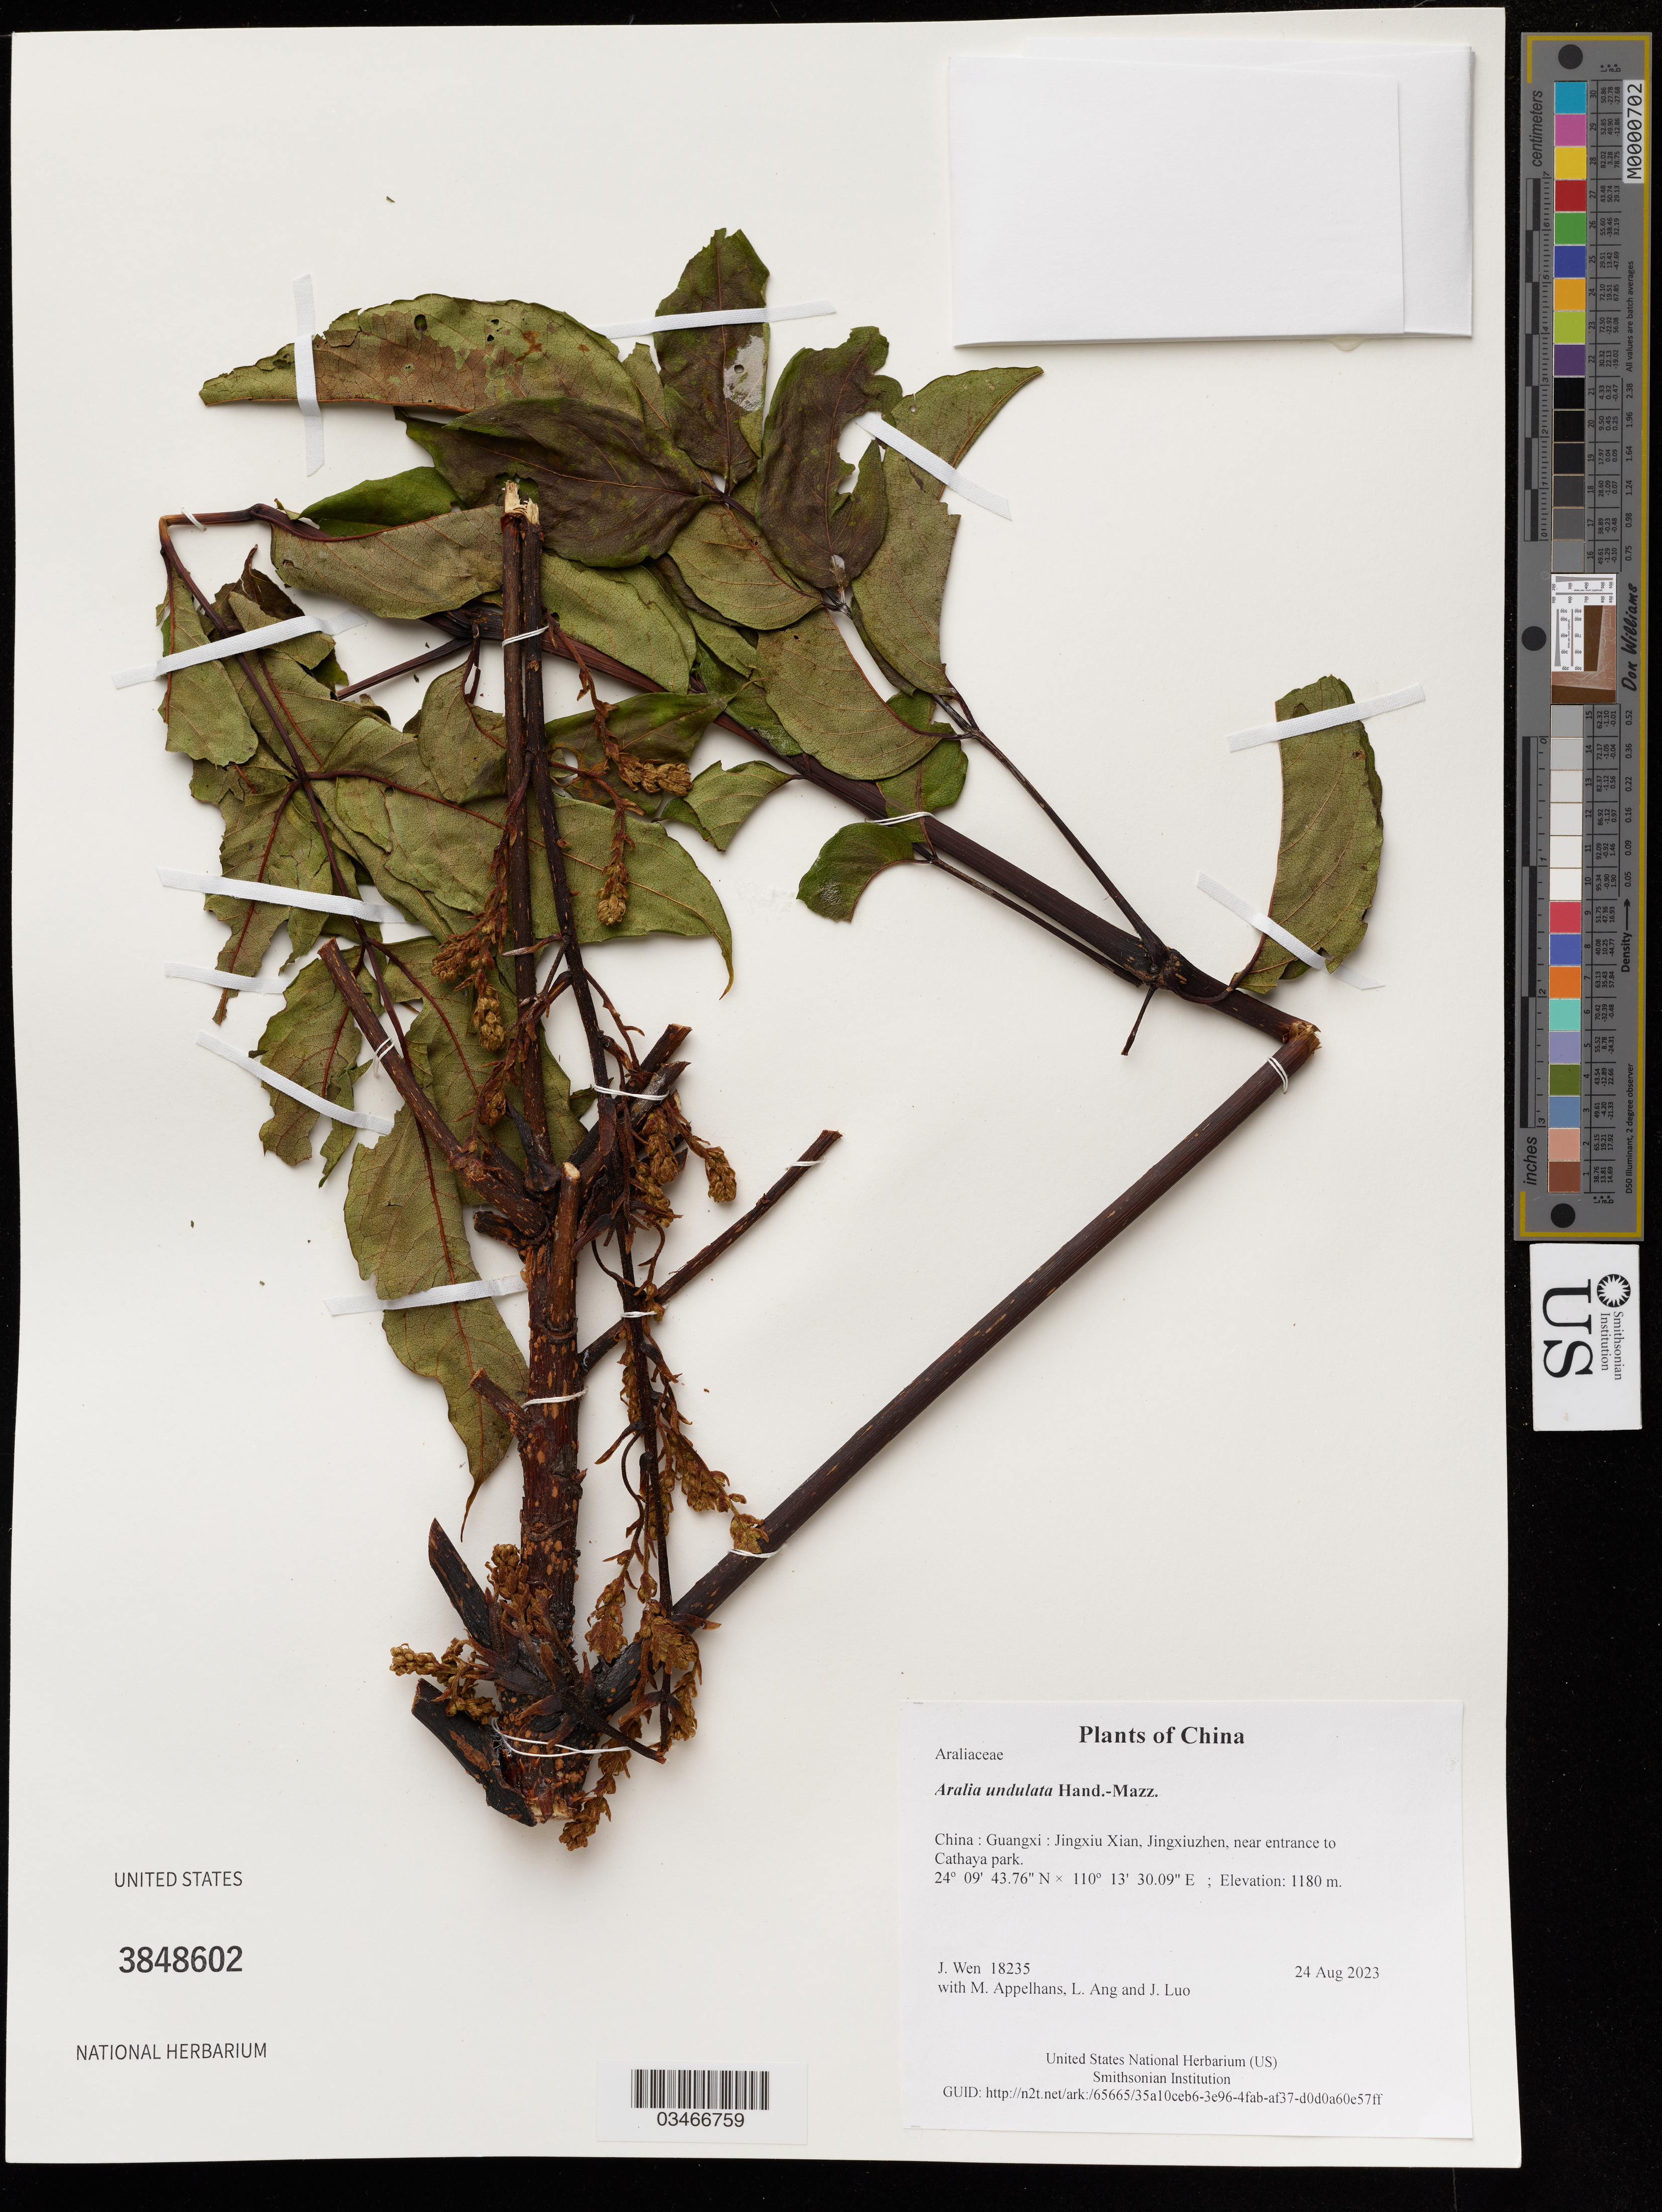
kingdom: Plantae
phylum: Tracheophyta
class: Magnoliopsida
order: Apiales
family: Araliaceae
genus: Aralia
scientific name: Aralia undulata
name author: Hand.-Mazz.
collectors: J. Wen, M. Appelhans, L. Ang & J. Luo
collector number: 18235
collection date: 2023-08-24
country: China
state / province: Guangxi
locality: Jingxiu Xian, Jingxiuzhen, near entrance to Cathaya park.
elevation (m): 1180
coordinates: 24.162155 N, 110.225025 E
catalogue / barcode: US 3848602